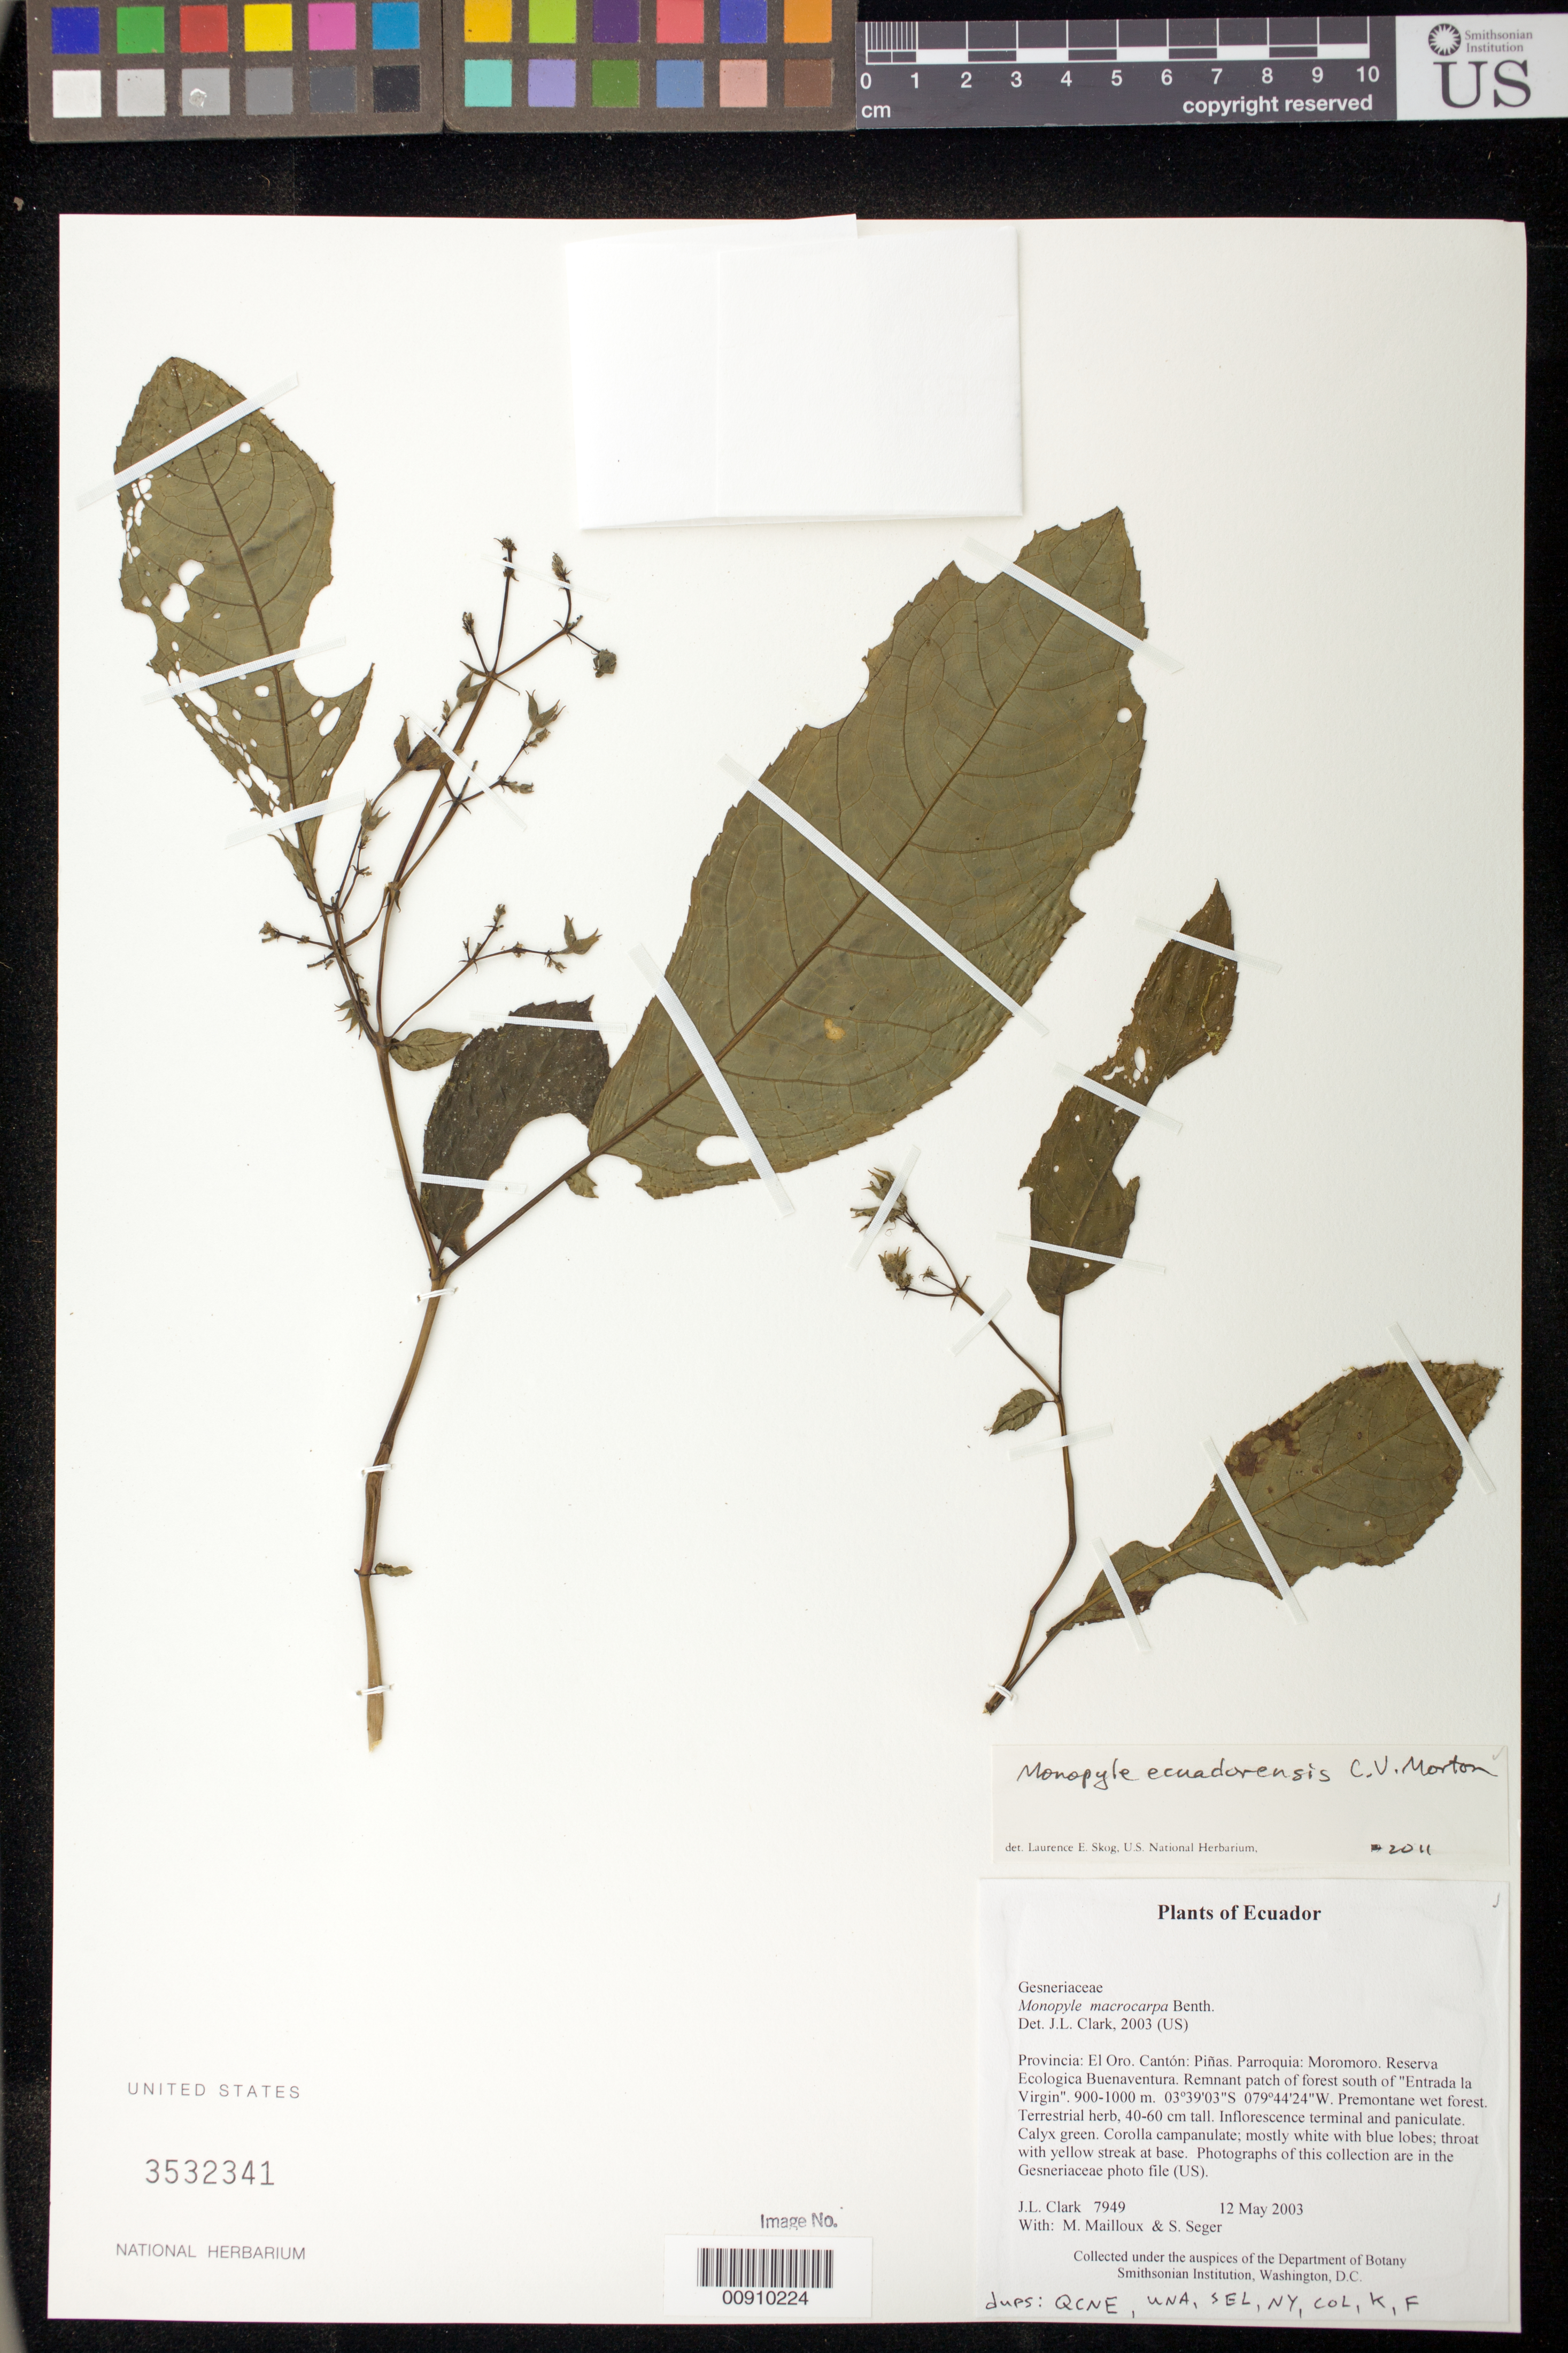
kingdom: Plantae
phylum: Tracheophyta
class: Magnoliopsida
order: Lamiales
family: Gesneriaceae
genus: Monopyle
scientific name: Monopyle ecuadorensis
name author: C.V. Morton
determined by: Skog, Laurence E.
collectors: J. L. Clark, M. Mailloux & S. Seger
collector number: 7949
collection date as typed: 12 May 2003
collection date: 2003-05-12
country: Ecuador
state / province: El Oro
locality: Piñas. Parroquia: Moromoro. Reserva Ecologica Buenaventura. Remnant patch of forest south of "Entrada la Virgin"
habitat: Premontane wet forest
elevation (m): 900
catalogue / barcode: US 3532341